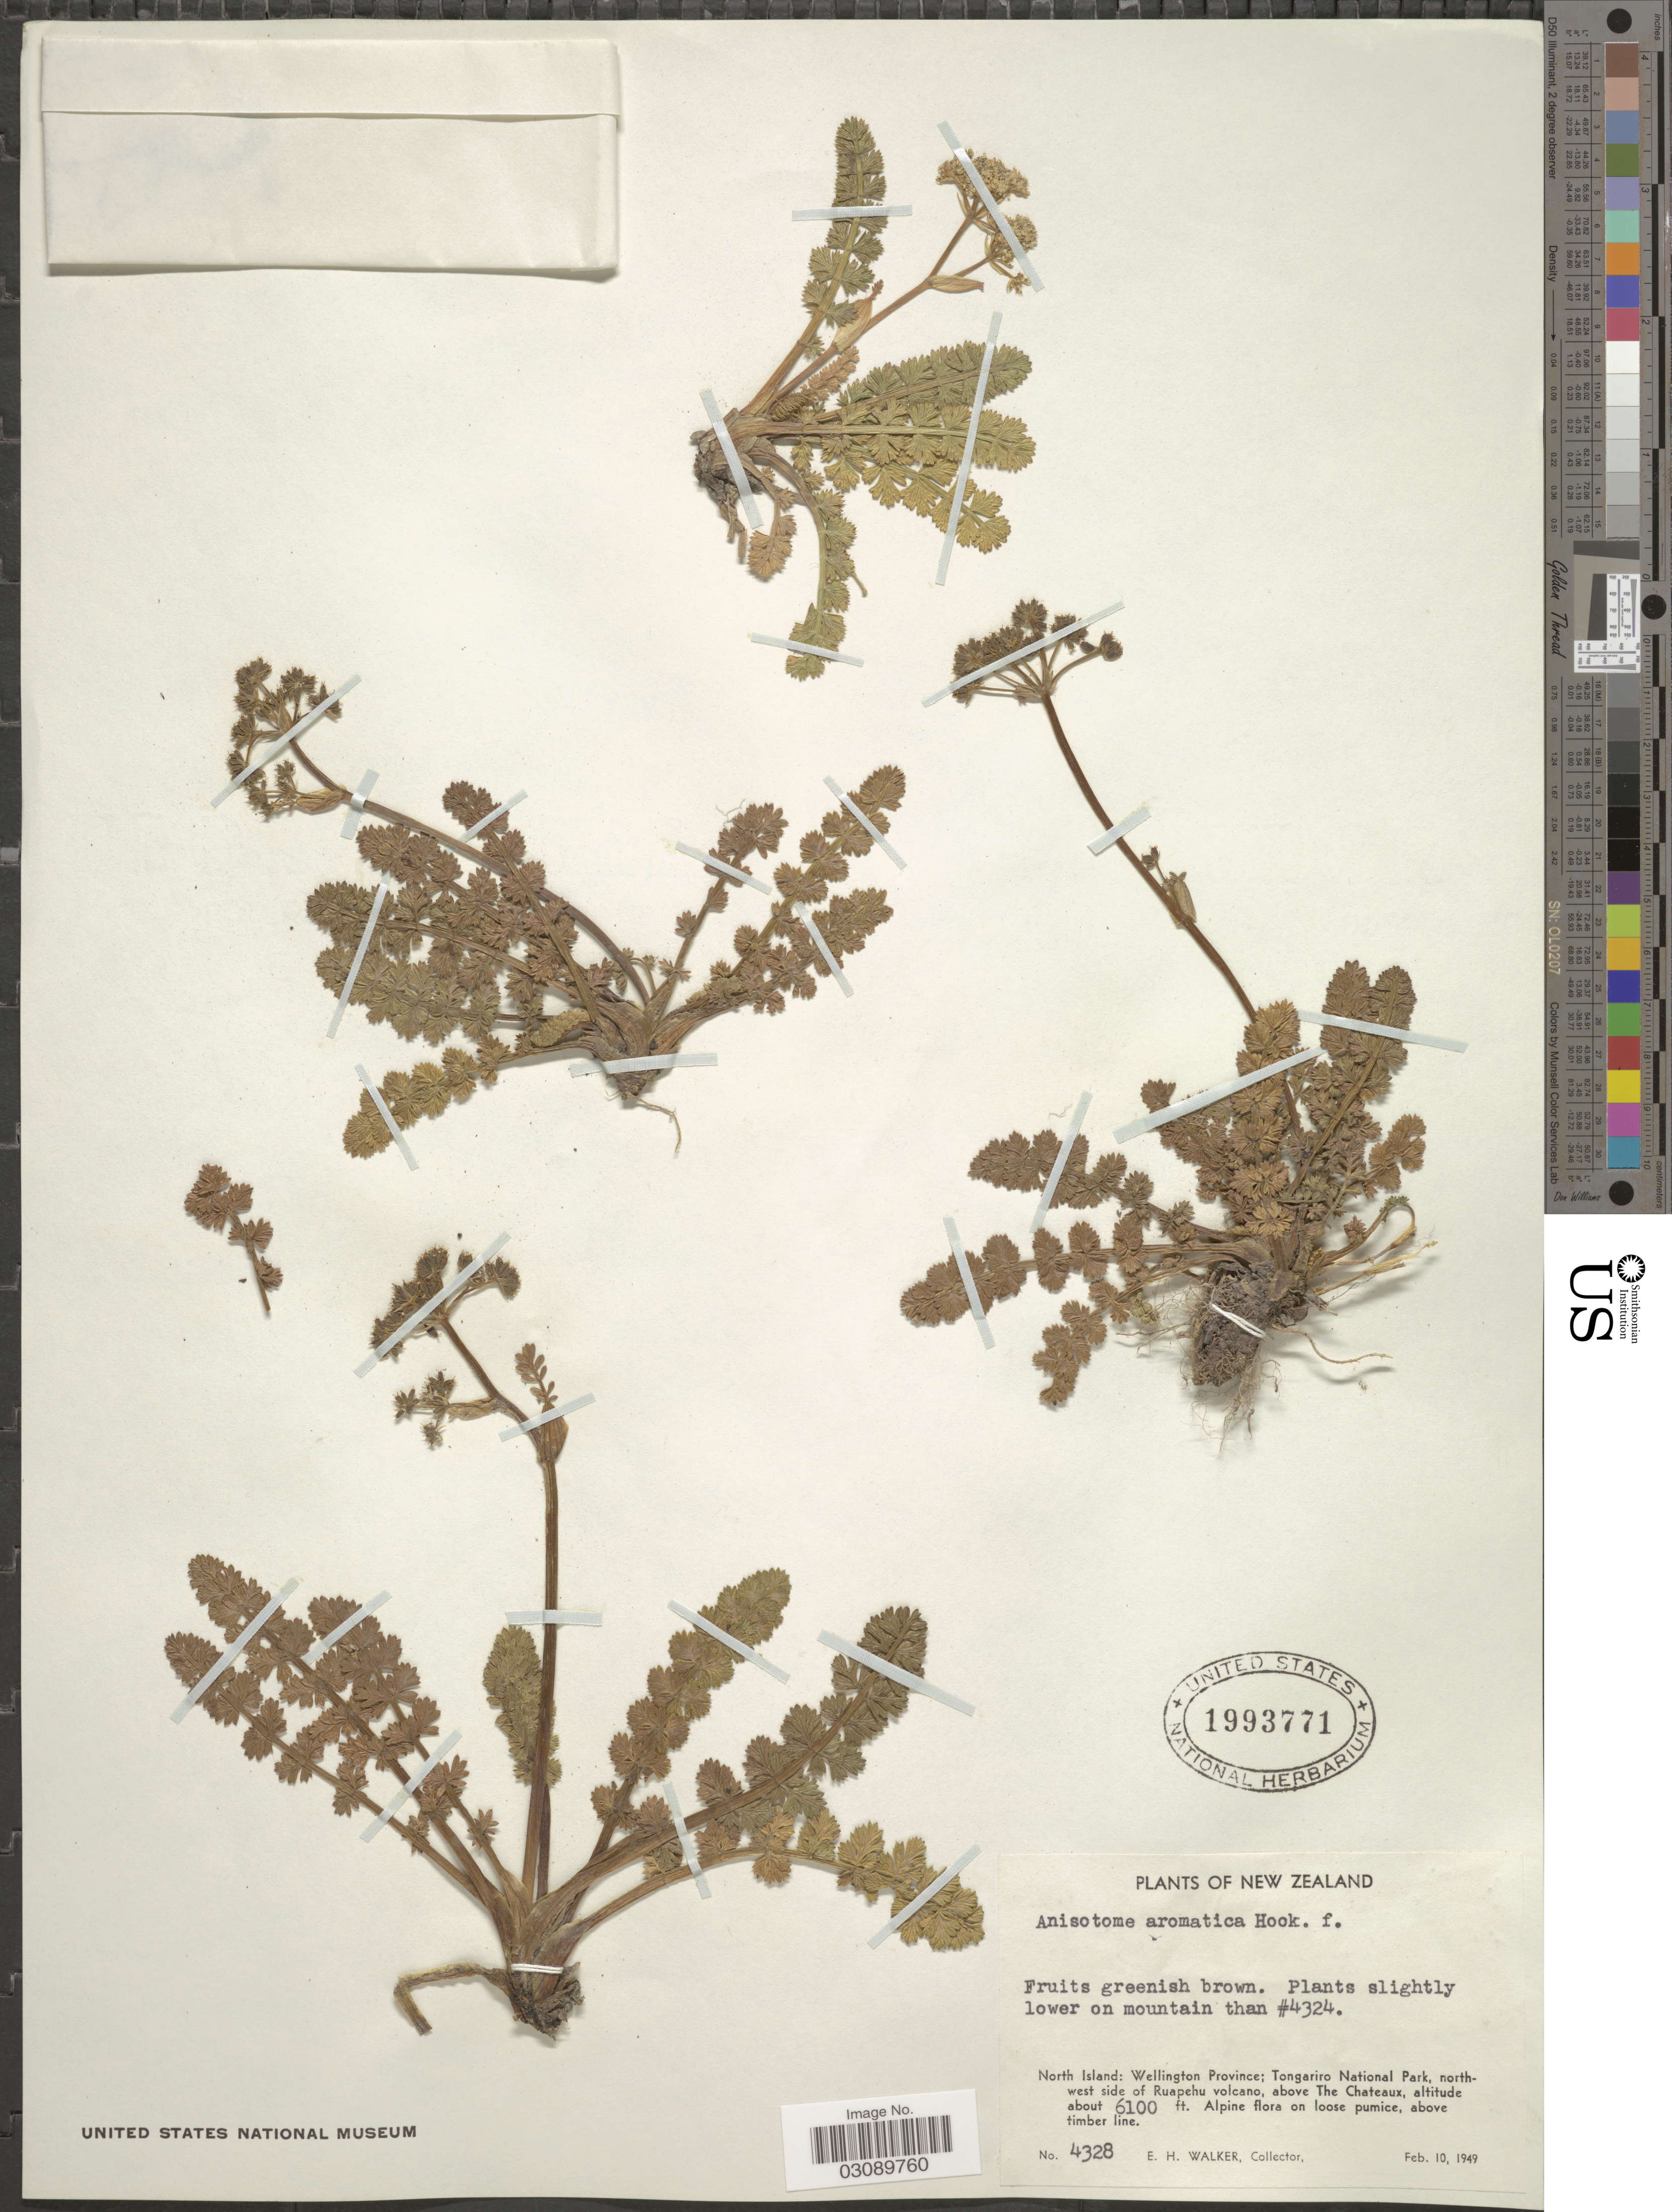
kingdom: Plantae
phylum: Tracheophyta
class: Magnoliopsida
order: Apiales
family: Apiaceae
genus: Anisotome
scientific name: Anisotome aromatica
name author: Hook. f.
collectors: E. H. Walker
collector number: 4328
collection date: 1949-02-10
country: New Zealand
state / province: Wellington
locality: North Island; Tongariro National Park, northwest side of Ruapehu volcano, above The Chateaux.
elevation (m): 1859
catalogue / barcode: US 1993771